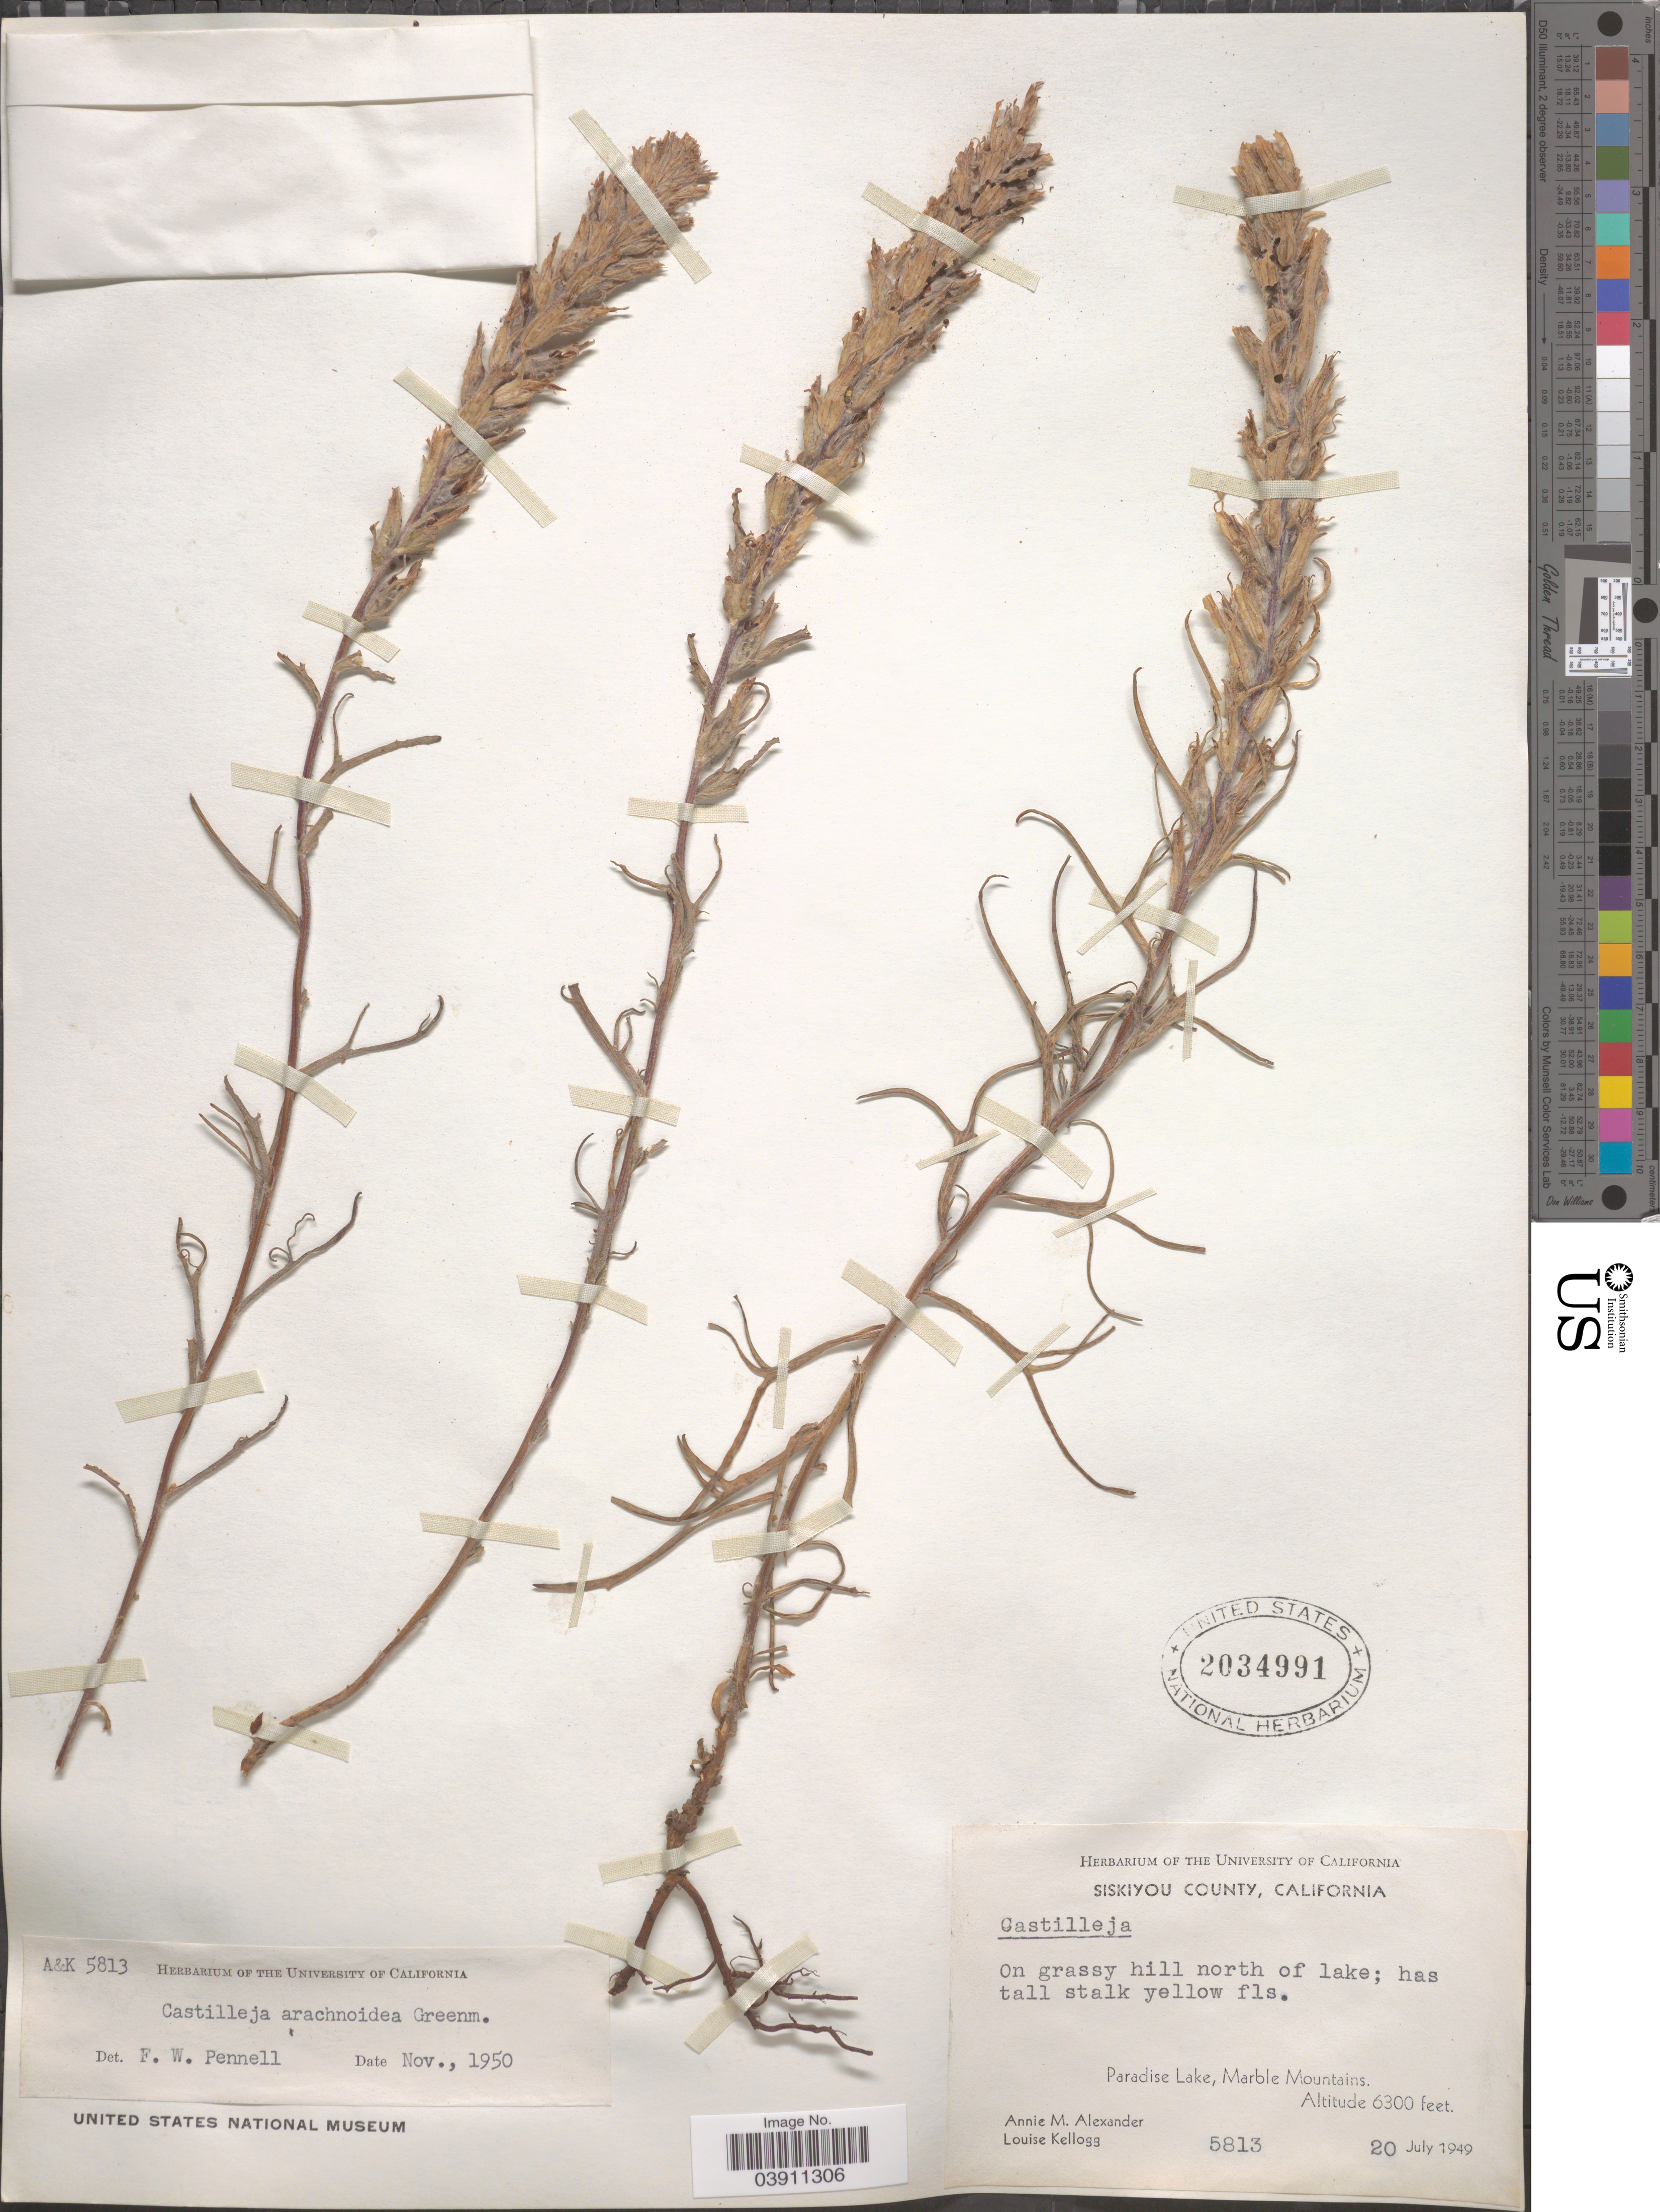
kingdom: Plantae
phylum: Tracheophyta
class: Magnoliopsida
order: Lamiales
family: Orobanchaceae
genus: Castilleja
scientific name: Castilleja arachnoidea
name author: Greenm.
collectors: A. M. Alexander & L. Kellogg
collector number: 5813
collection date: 1949-07-20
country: United States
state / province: California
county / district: Siskiyou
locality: Siskiyou County. On grassy hill north of lake. Paradaise Lake, Marble Mountains.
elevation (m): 1920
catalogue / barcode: US 2034991